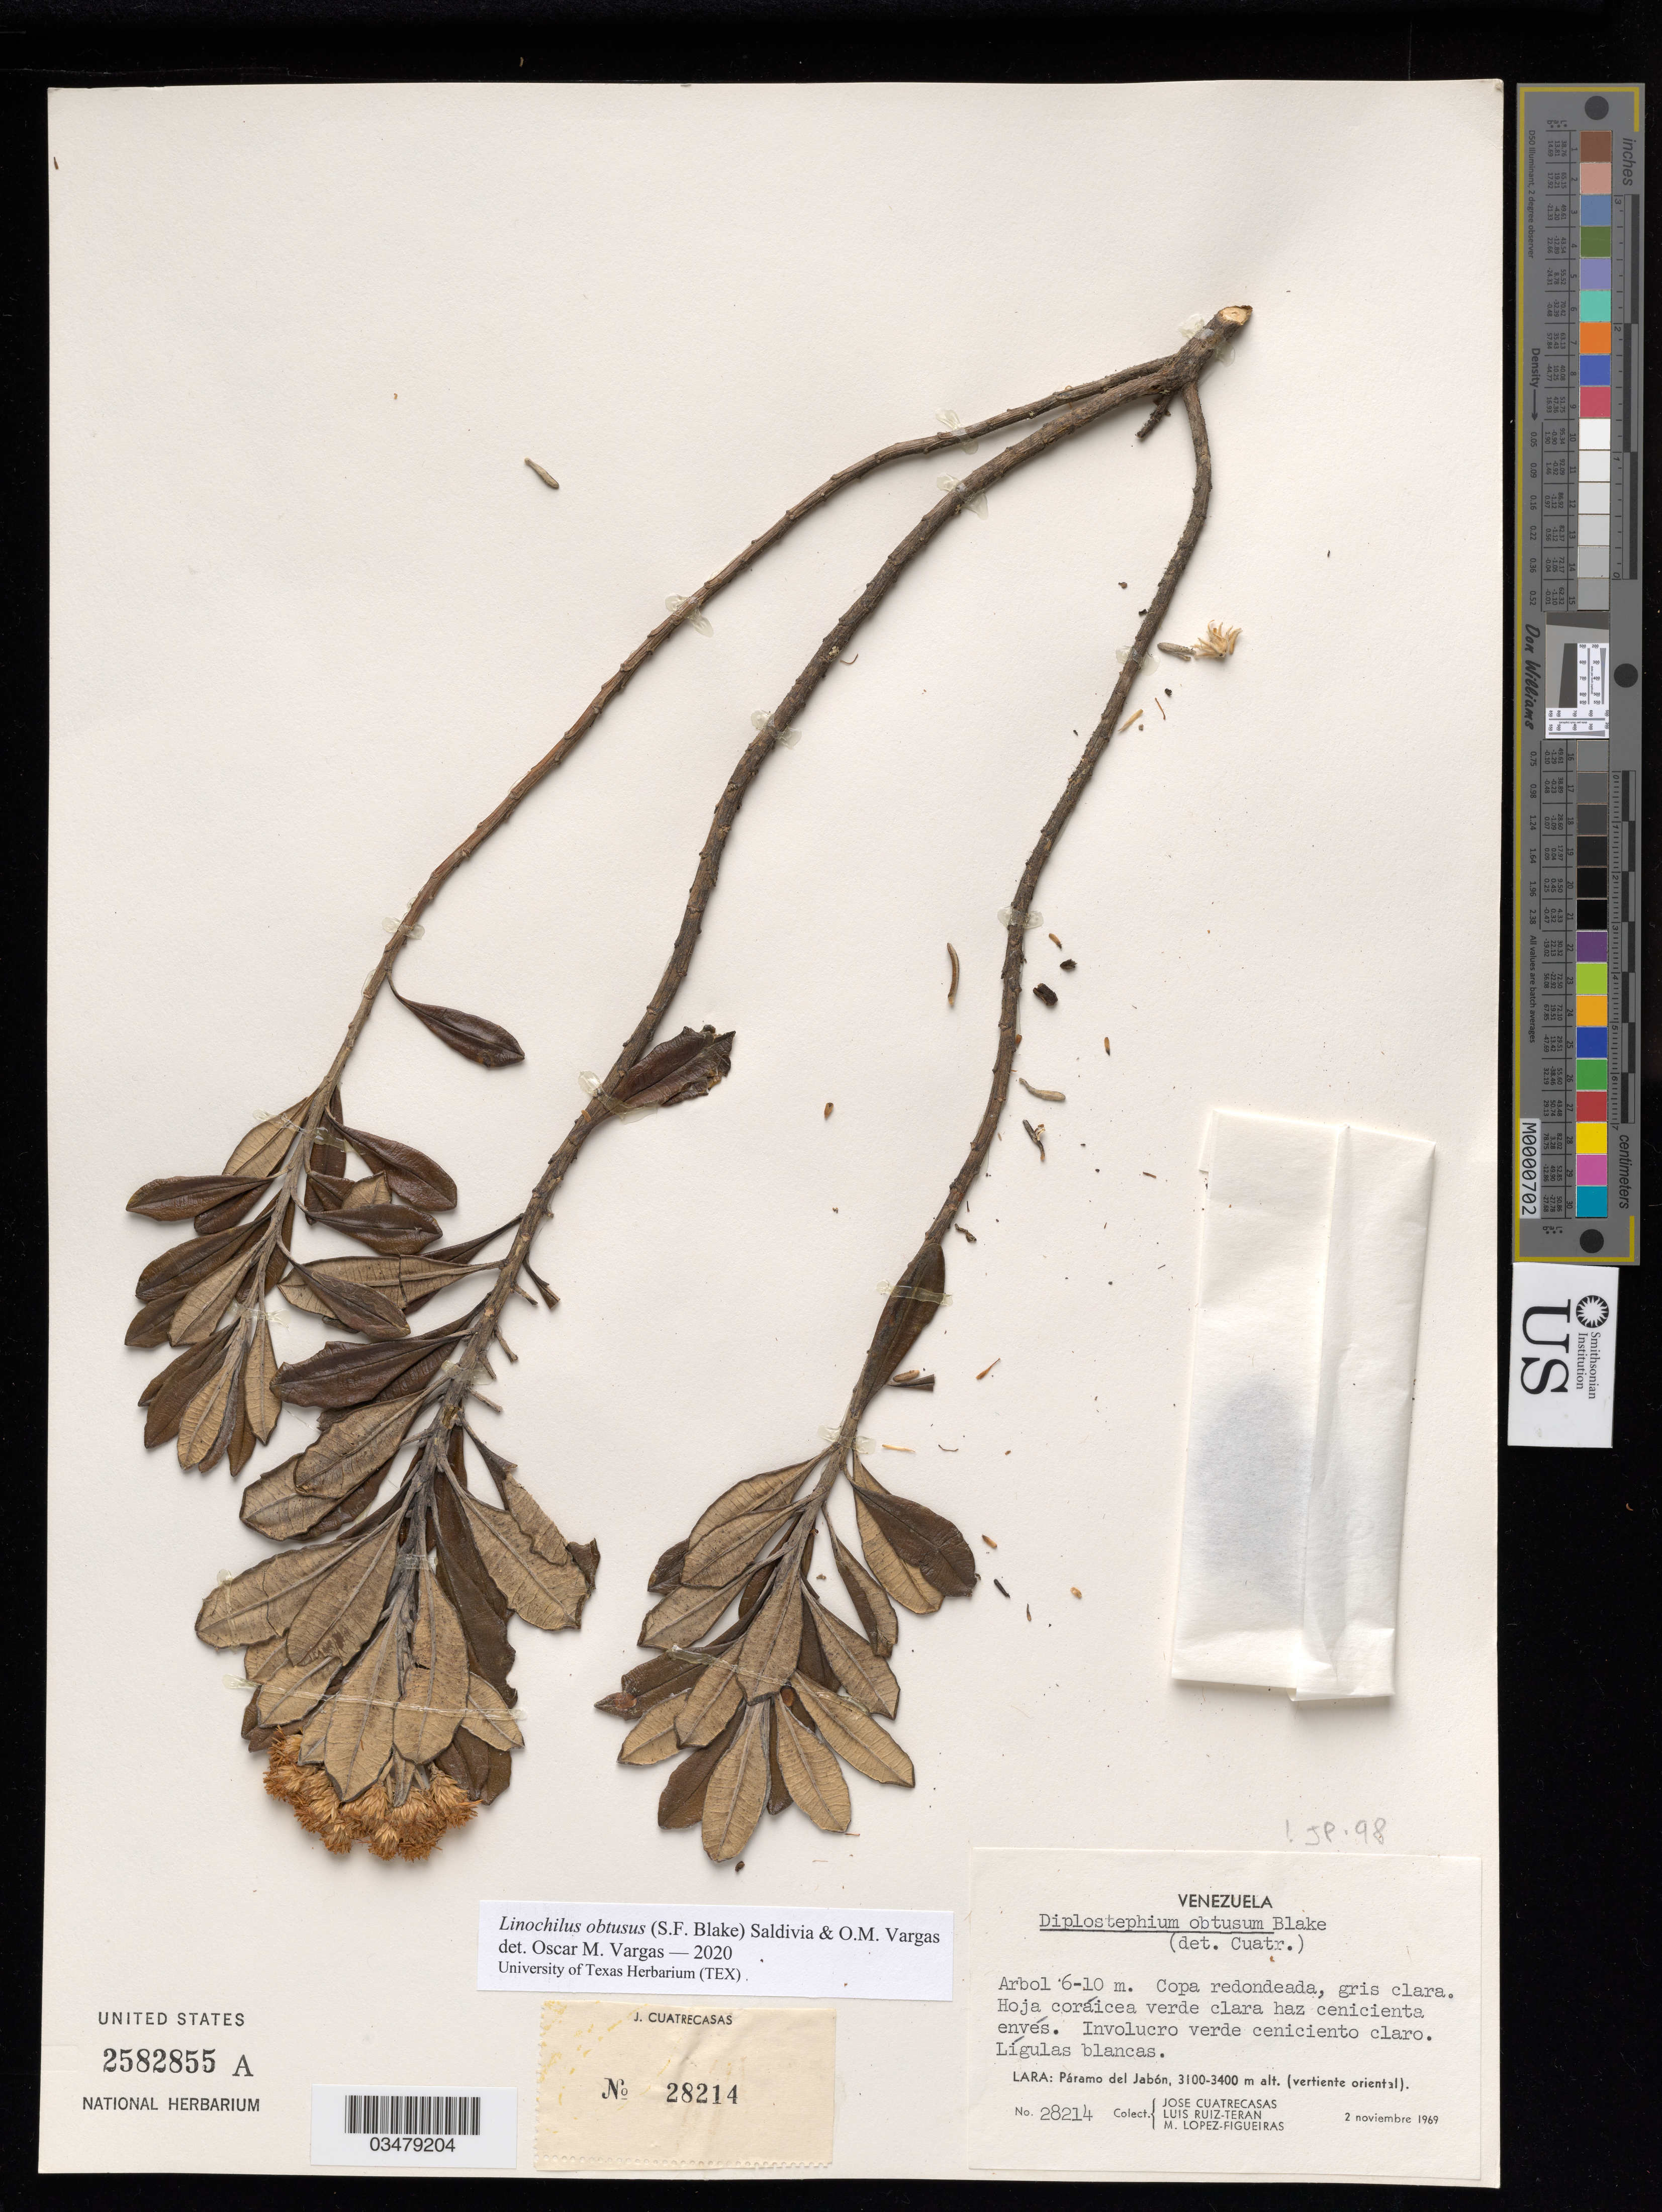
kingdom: Plantae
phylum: Tracheophyta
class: Magnoliopsida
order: Asterales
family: Asteraceae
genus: Linochilus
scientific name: Linochilus obtusus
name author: (S.F. Blake) Saldivia & O.M. Vargas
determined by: Vargas, Oscar M.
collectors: J. Cuatrecasas, L. E. Ruíz-Terán & M. López Figueiras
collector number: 28214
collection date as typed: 02 Nov 1969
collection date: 1969-11-02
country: Venezuela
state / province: Lara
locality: Páramo del Jabon, vertiente oriental. [Páramo del Jabon, E slope].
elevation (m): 3100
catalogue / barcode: US 2582855A